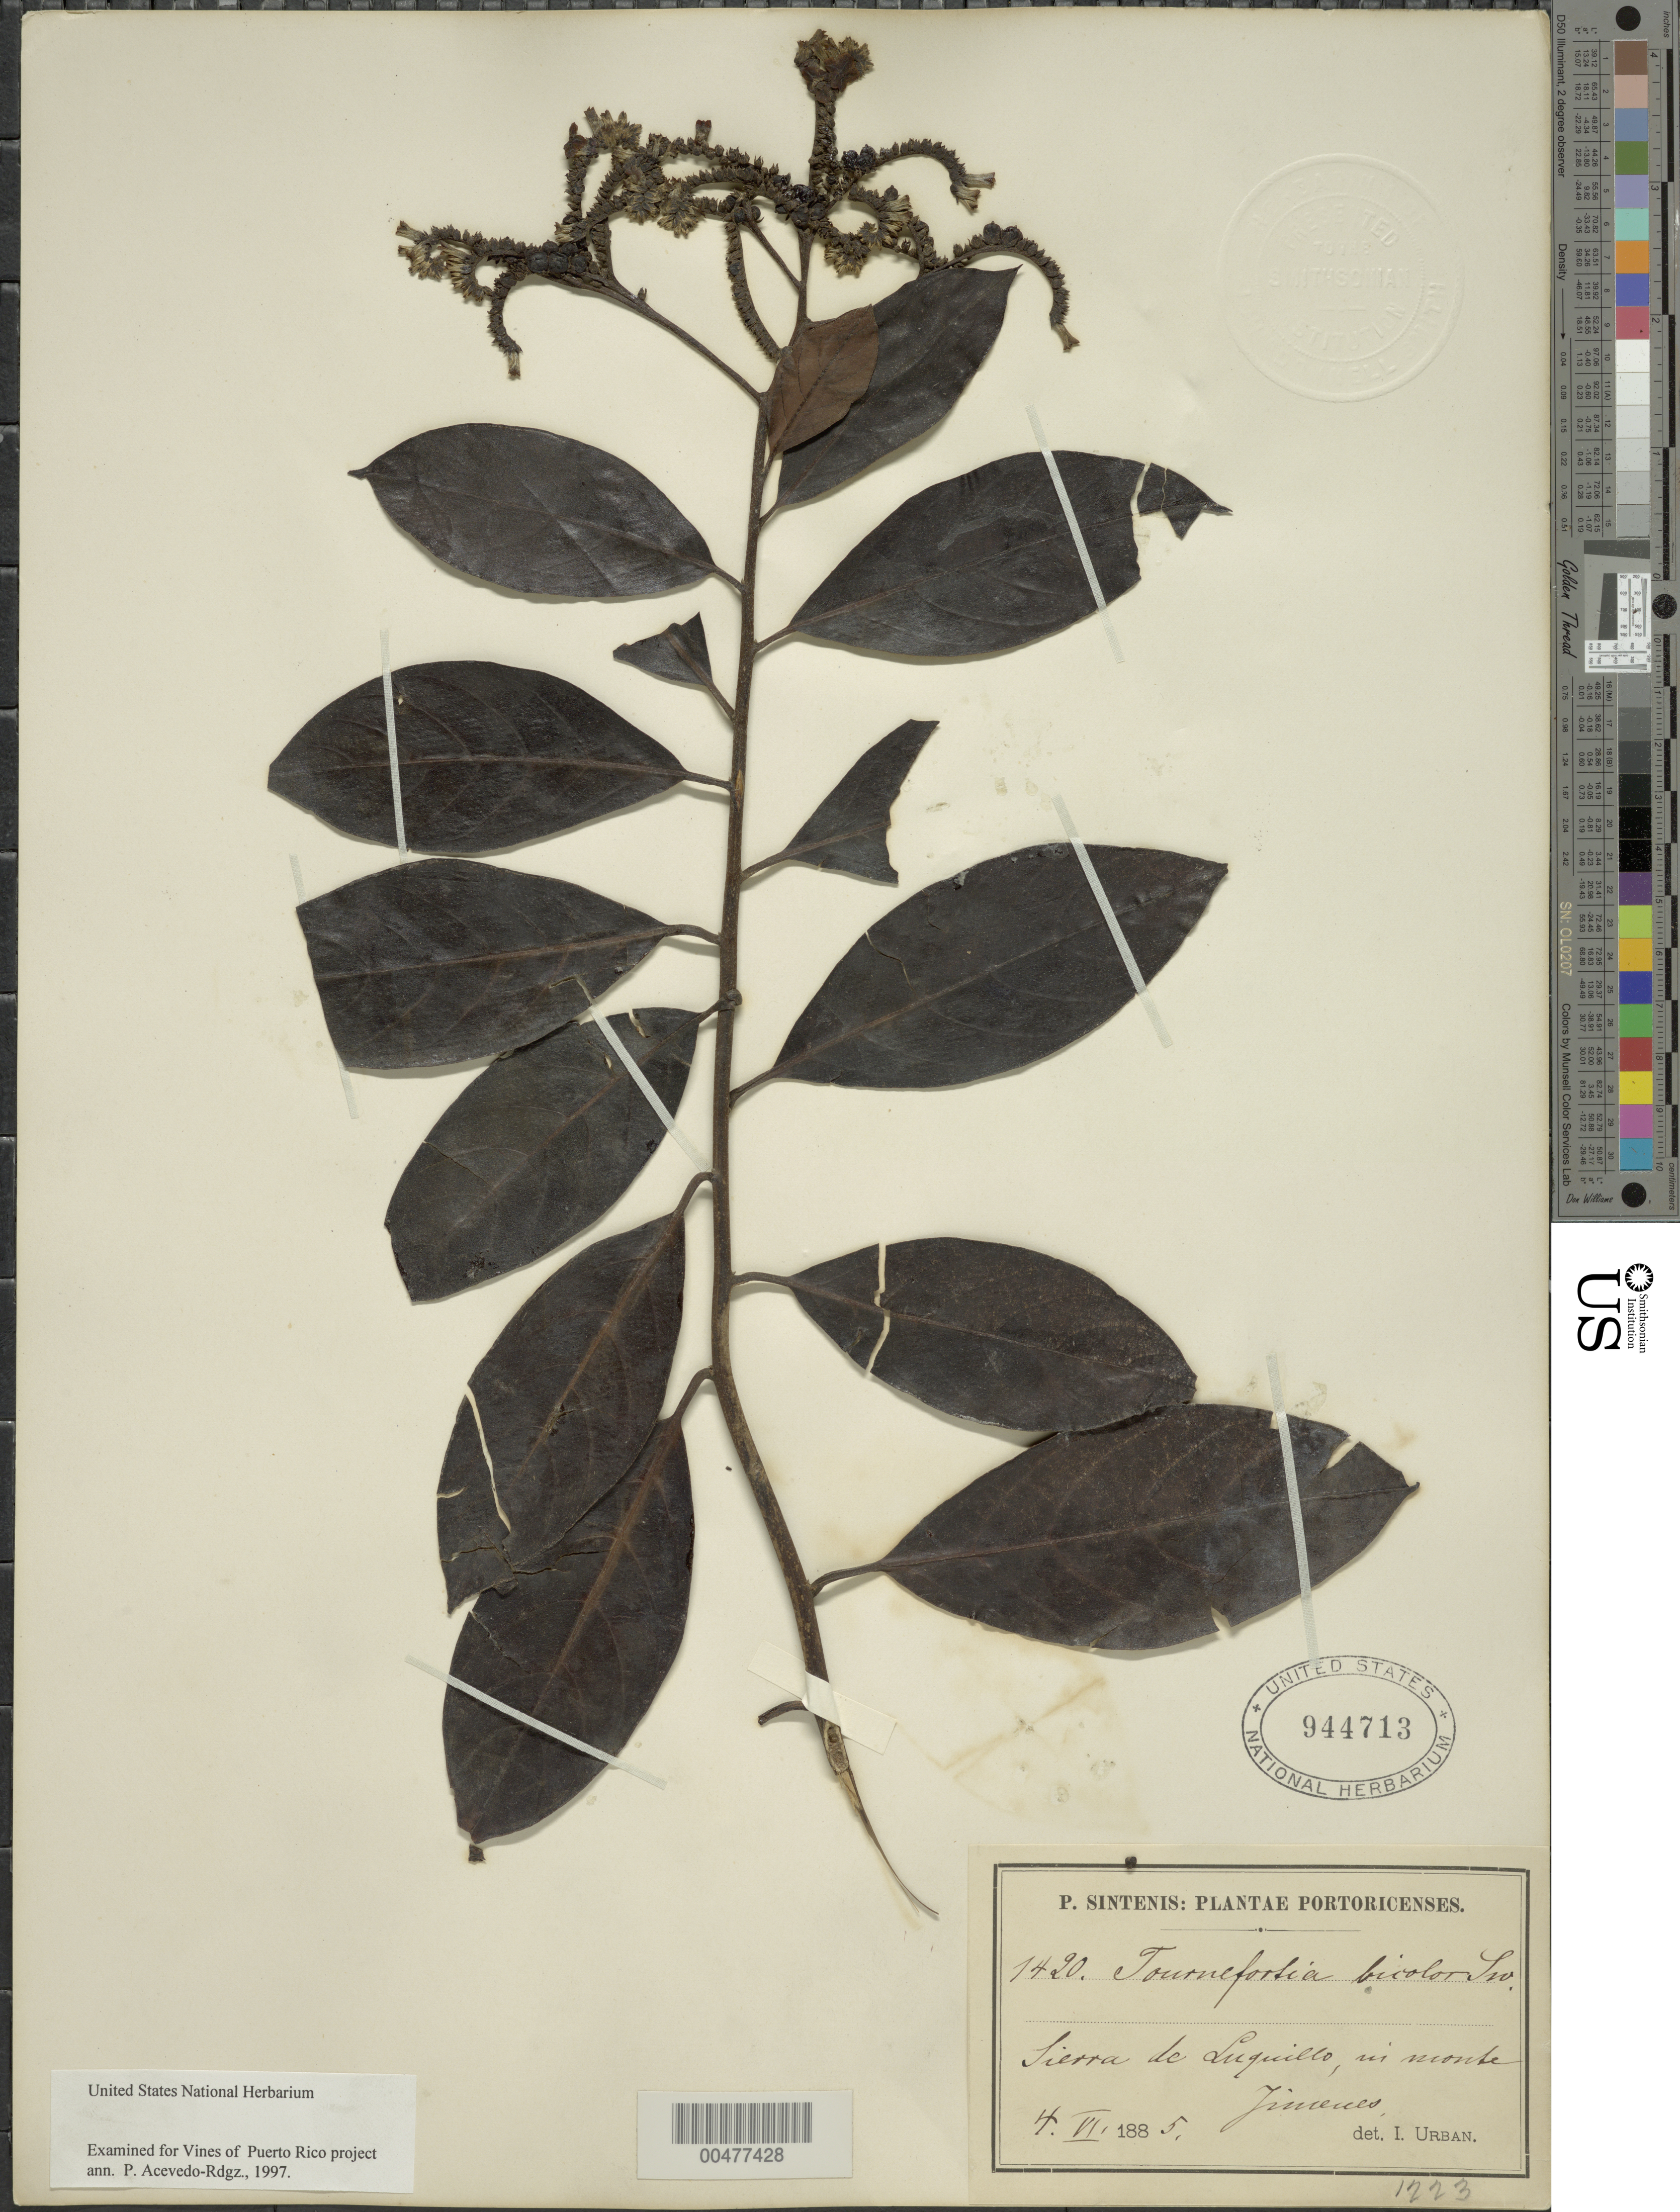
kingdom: Plantae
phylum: Tracheophyta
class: Magnoliopsida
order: Boraginales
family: Heliotropiaceae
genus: Tournefortia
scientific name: Tournefortia bicolor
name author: Sw.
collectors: P. Sintenis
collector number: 1420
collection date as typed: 04 Jun 1885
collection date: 1885-06-04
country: Puerto Rico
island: Greater Antilles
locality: Sierra de Luquillo, in monte Jimenes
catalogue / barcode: US 944713